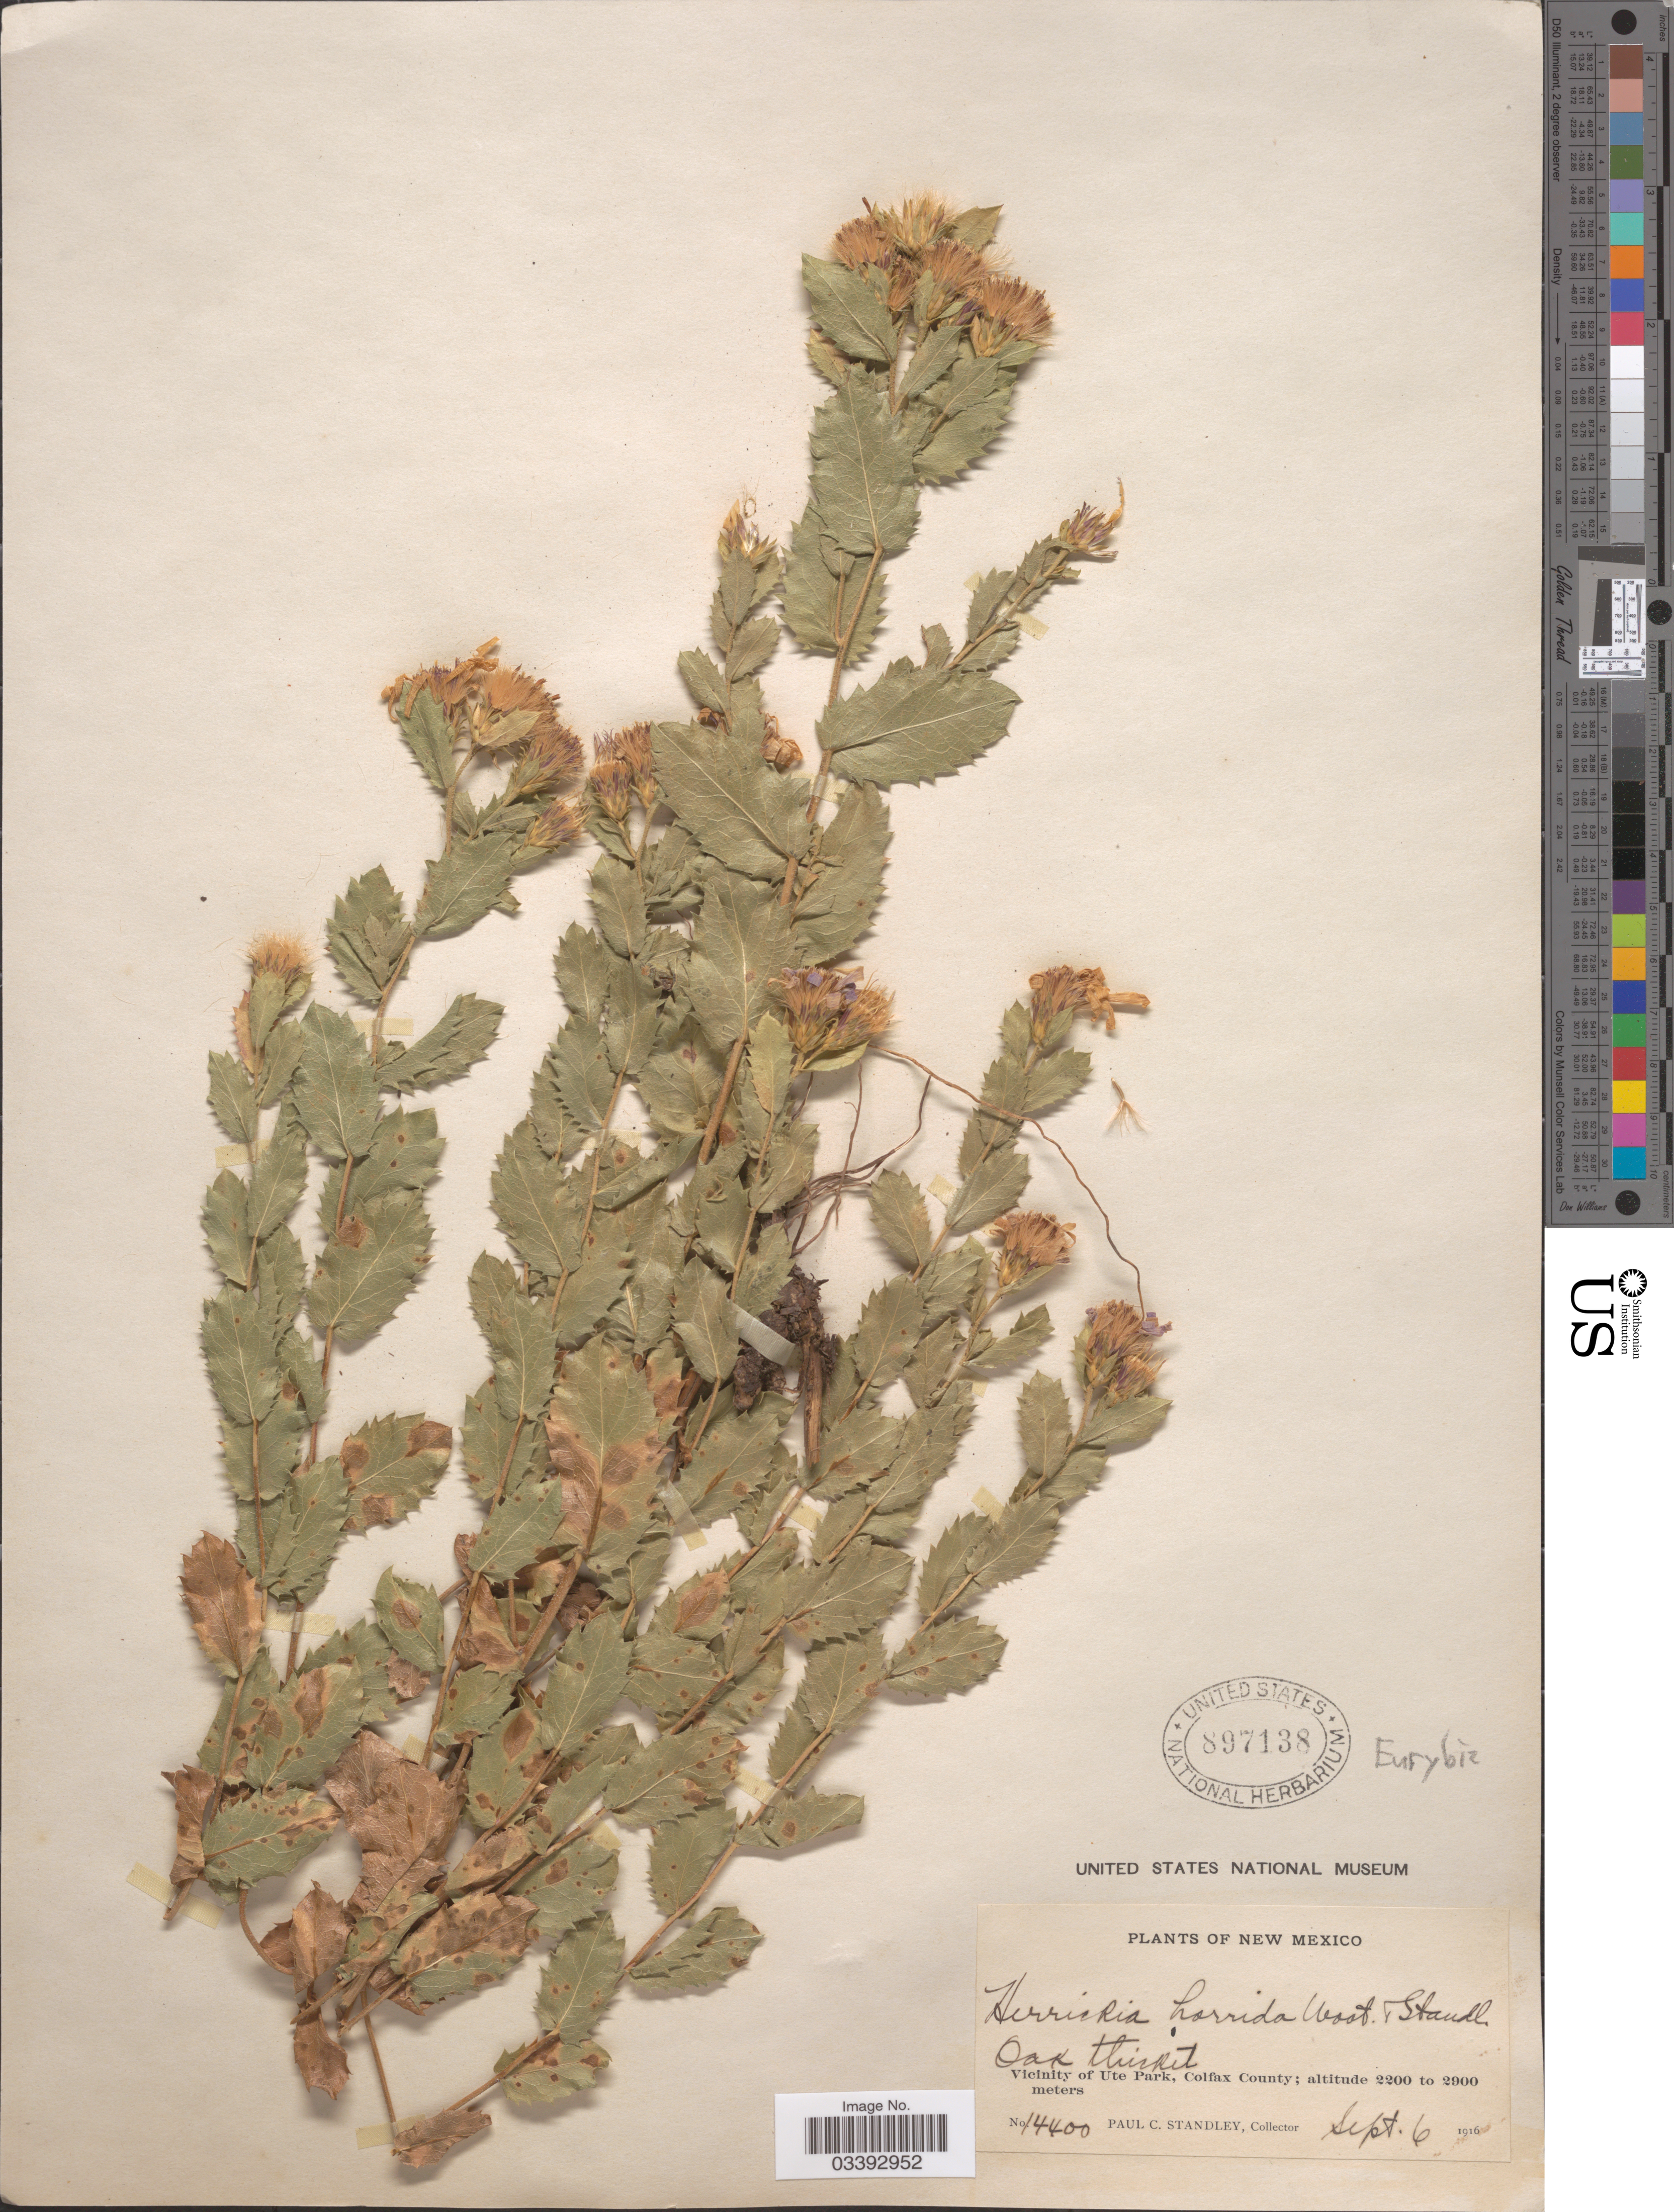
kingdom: Plantae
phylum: Tracheophyta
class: Magnoliopsida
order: Asterales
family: Asteraceae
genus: Eurybia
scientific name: Eurybia horrida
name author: (Wooton & Standl.) G.L. Nesom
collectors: P. C. Standley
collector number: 14400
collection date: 1916-09-06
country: United States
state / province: New Mexico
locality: Vicinity of Ute Park, Colfax County.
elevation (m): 2200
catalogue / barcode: US 897138